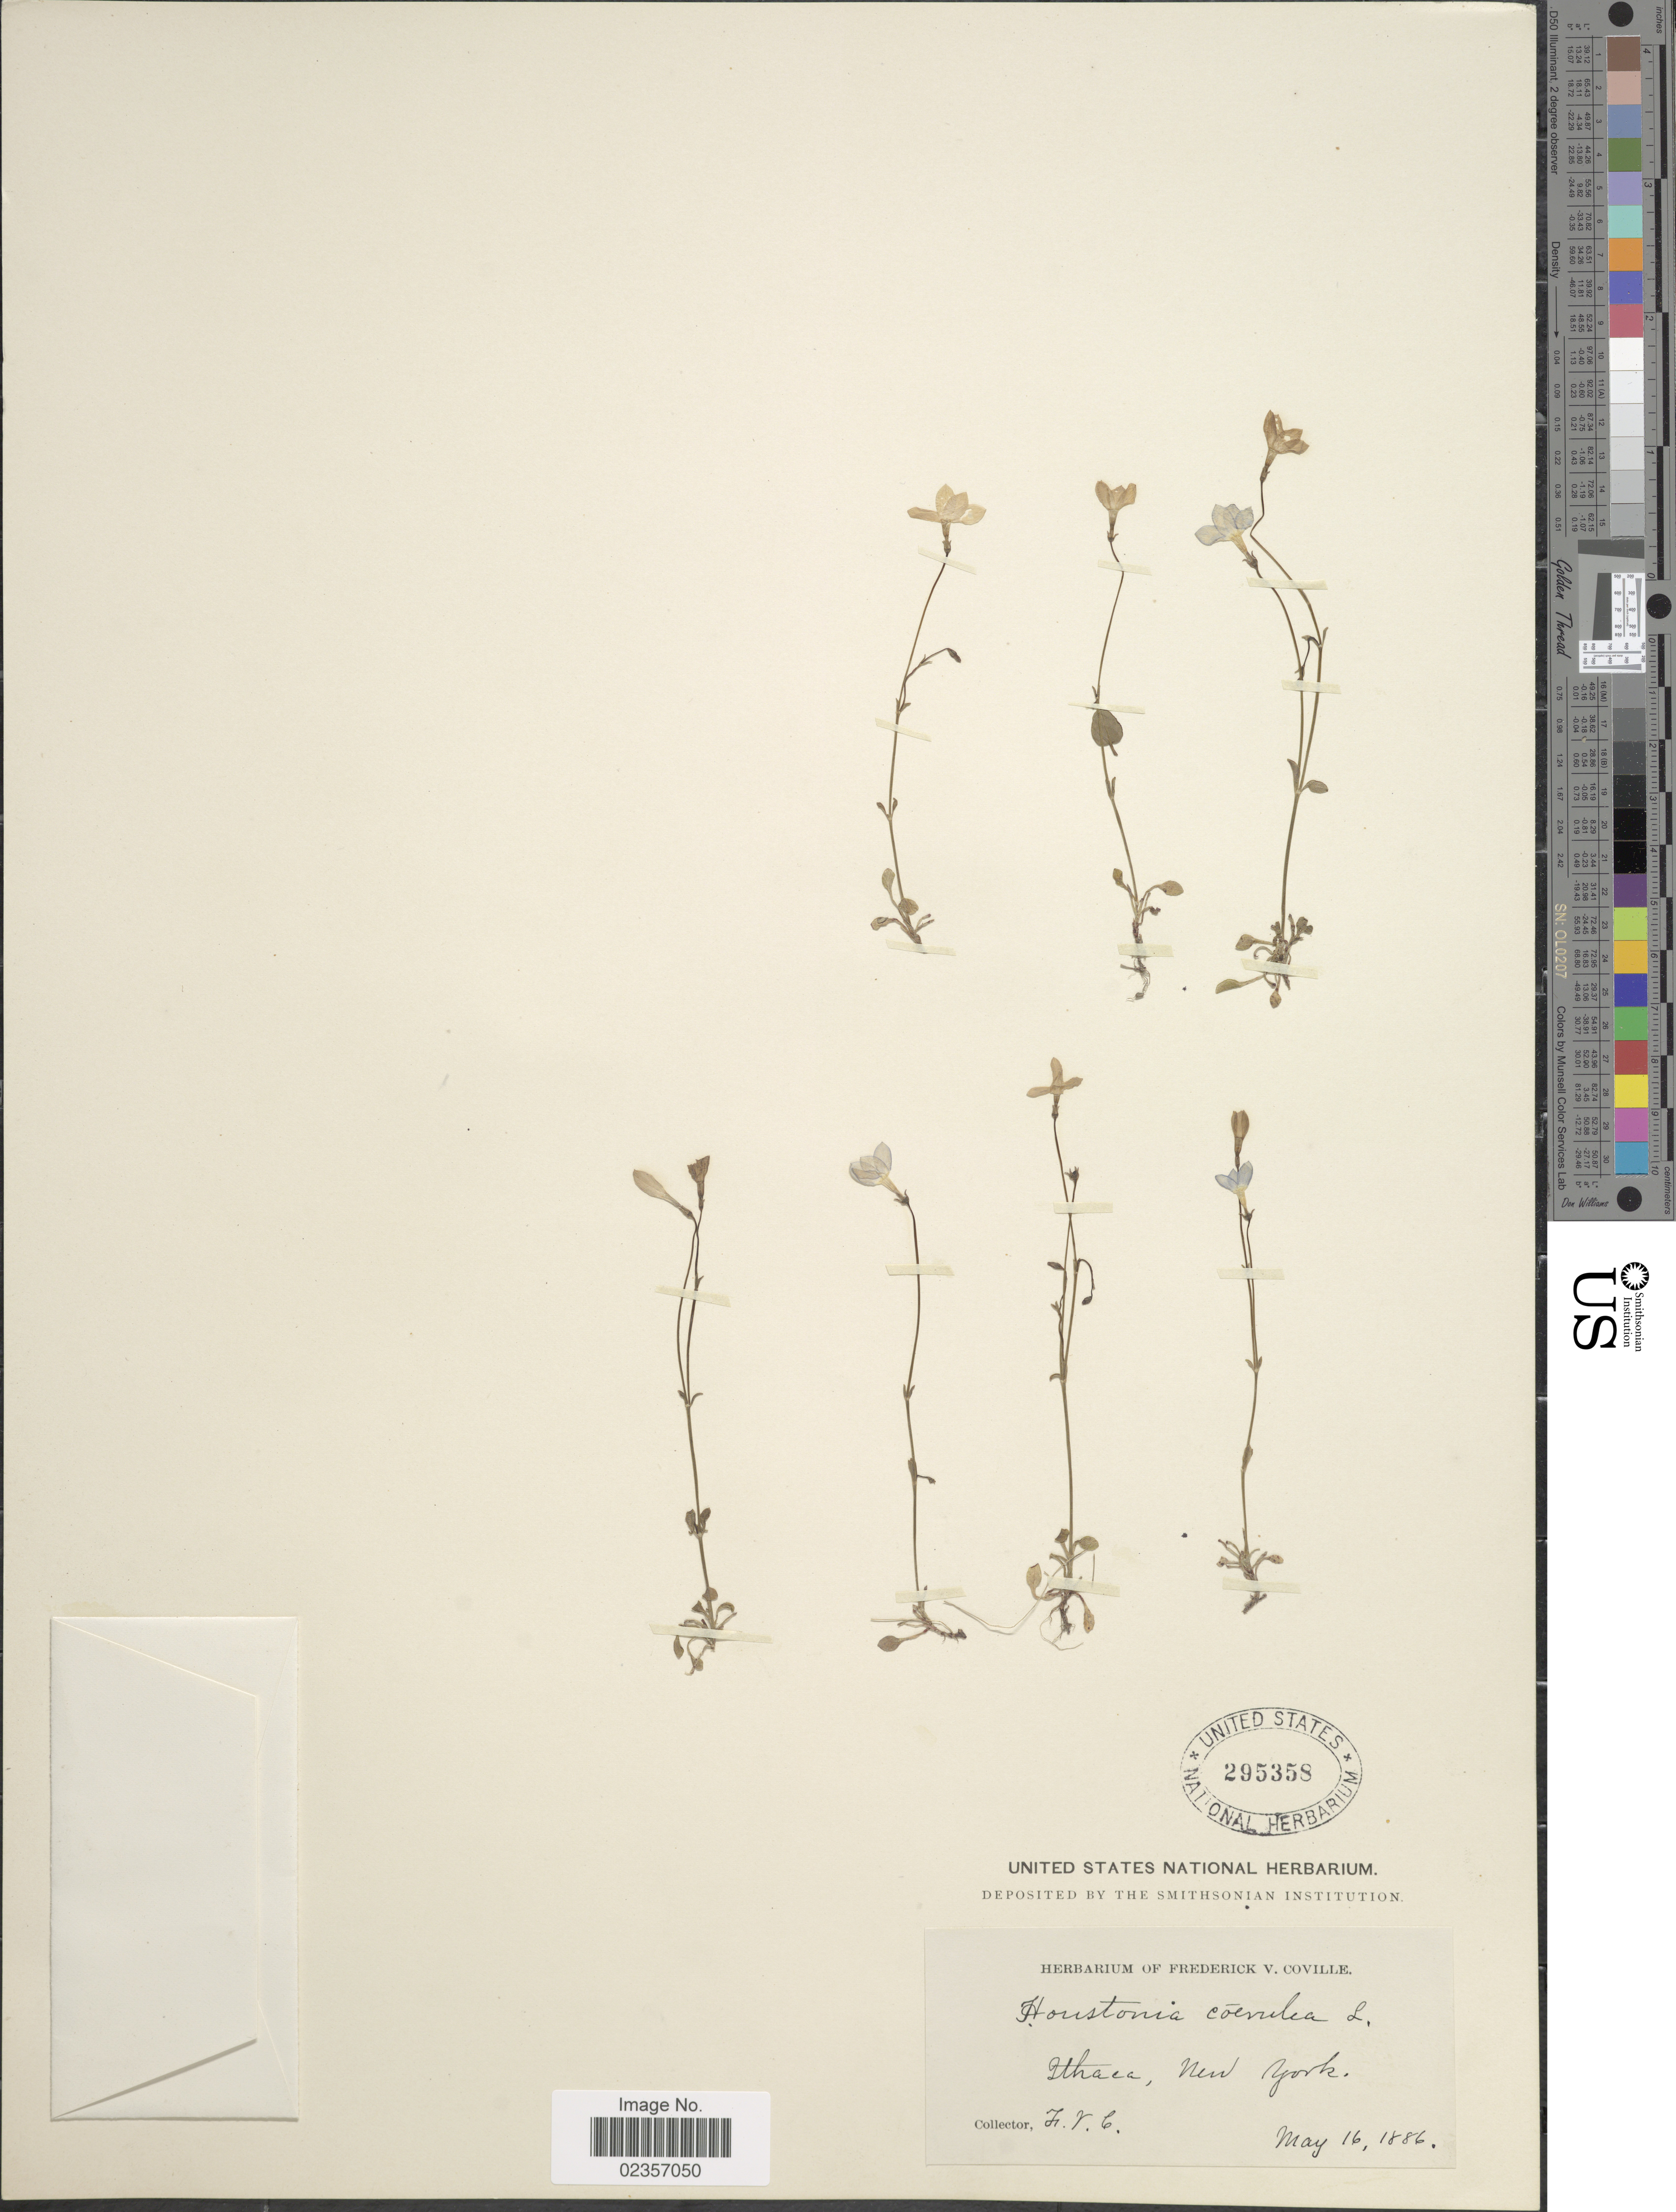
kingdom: Plantae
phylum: Tracheophyta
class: Magnoliopsida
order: Gentianales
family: Rubiaceae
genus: Houstonia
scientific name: Houstonia caerulea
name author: L.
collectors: F. V. Coville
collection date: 1886-05-16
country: United States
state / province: New York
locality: Ithaca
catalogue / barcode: US 295358